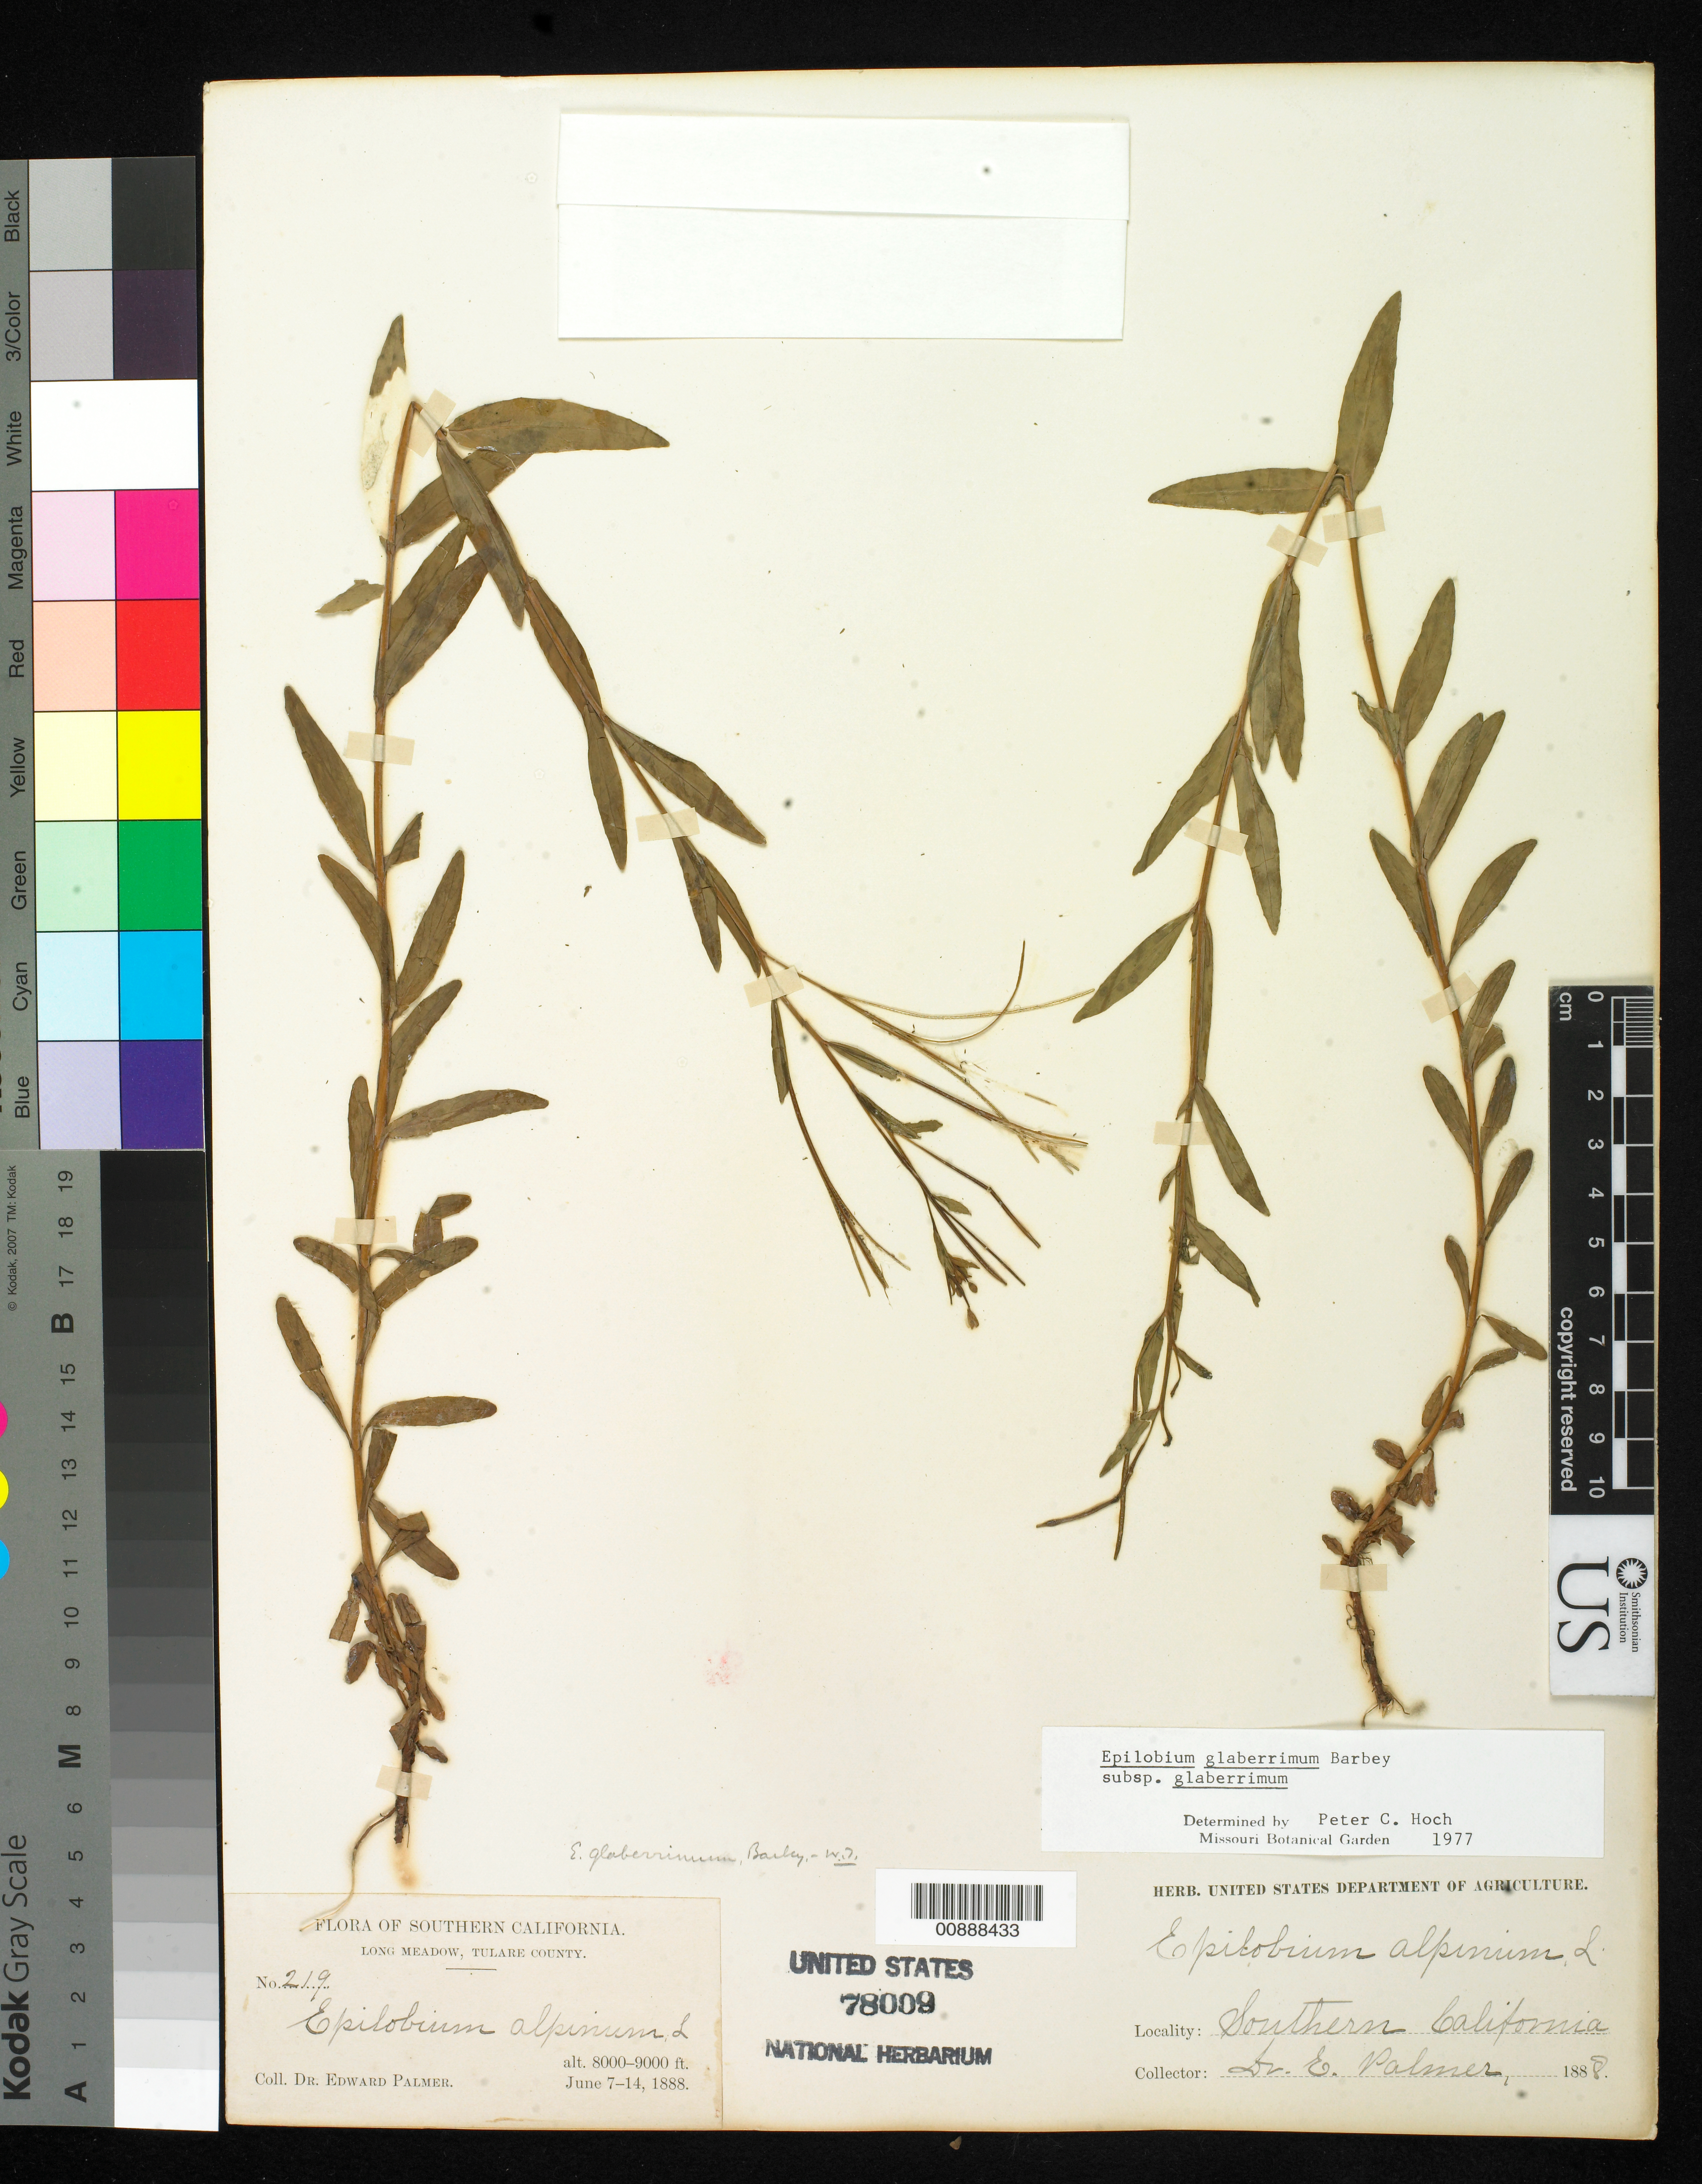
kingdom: Plantae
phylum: Tracheophyta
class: Magnoliopsida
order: Myrtales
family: Onagraceae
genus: Epilobium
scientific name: Epilobium glaberrimum subsp. glaberrimum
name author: Barbey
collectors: E. Palmer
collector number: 219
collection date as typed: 07 Jun 1888 to 14 Jun 1888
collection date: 1888-06-07/1888-06-14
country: United States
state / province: California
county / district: Tulare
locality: Long Meadow, Tulare County, California.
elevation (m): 2438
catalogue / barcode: US 78009